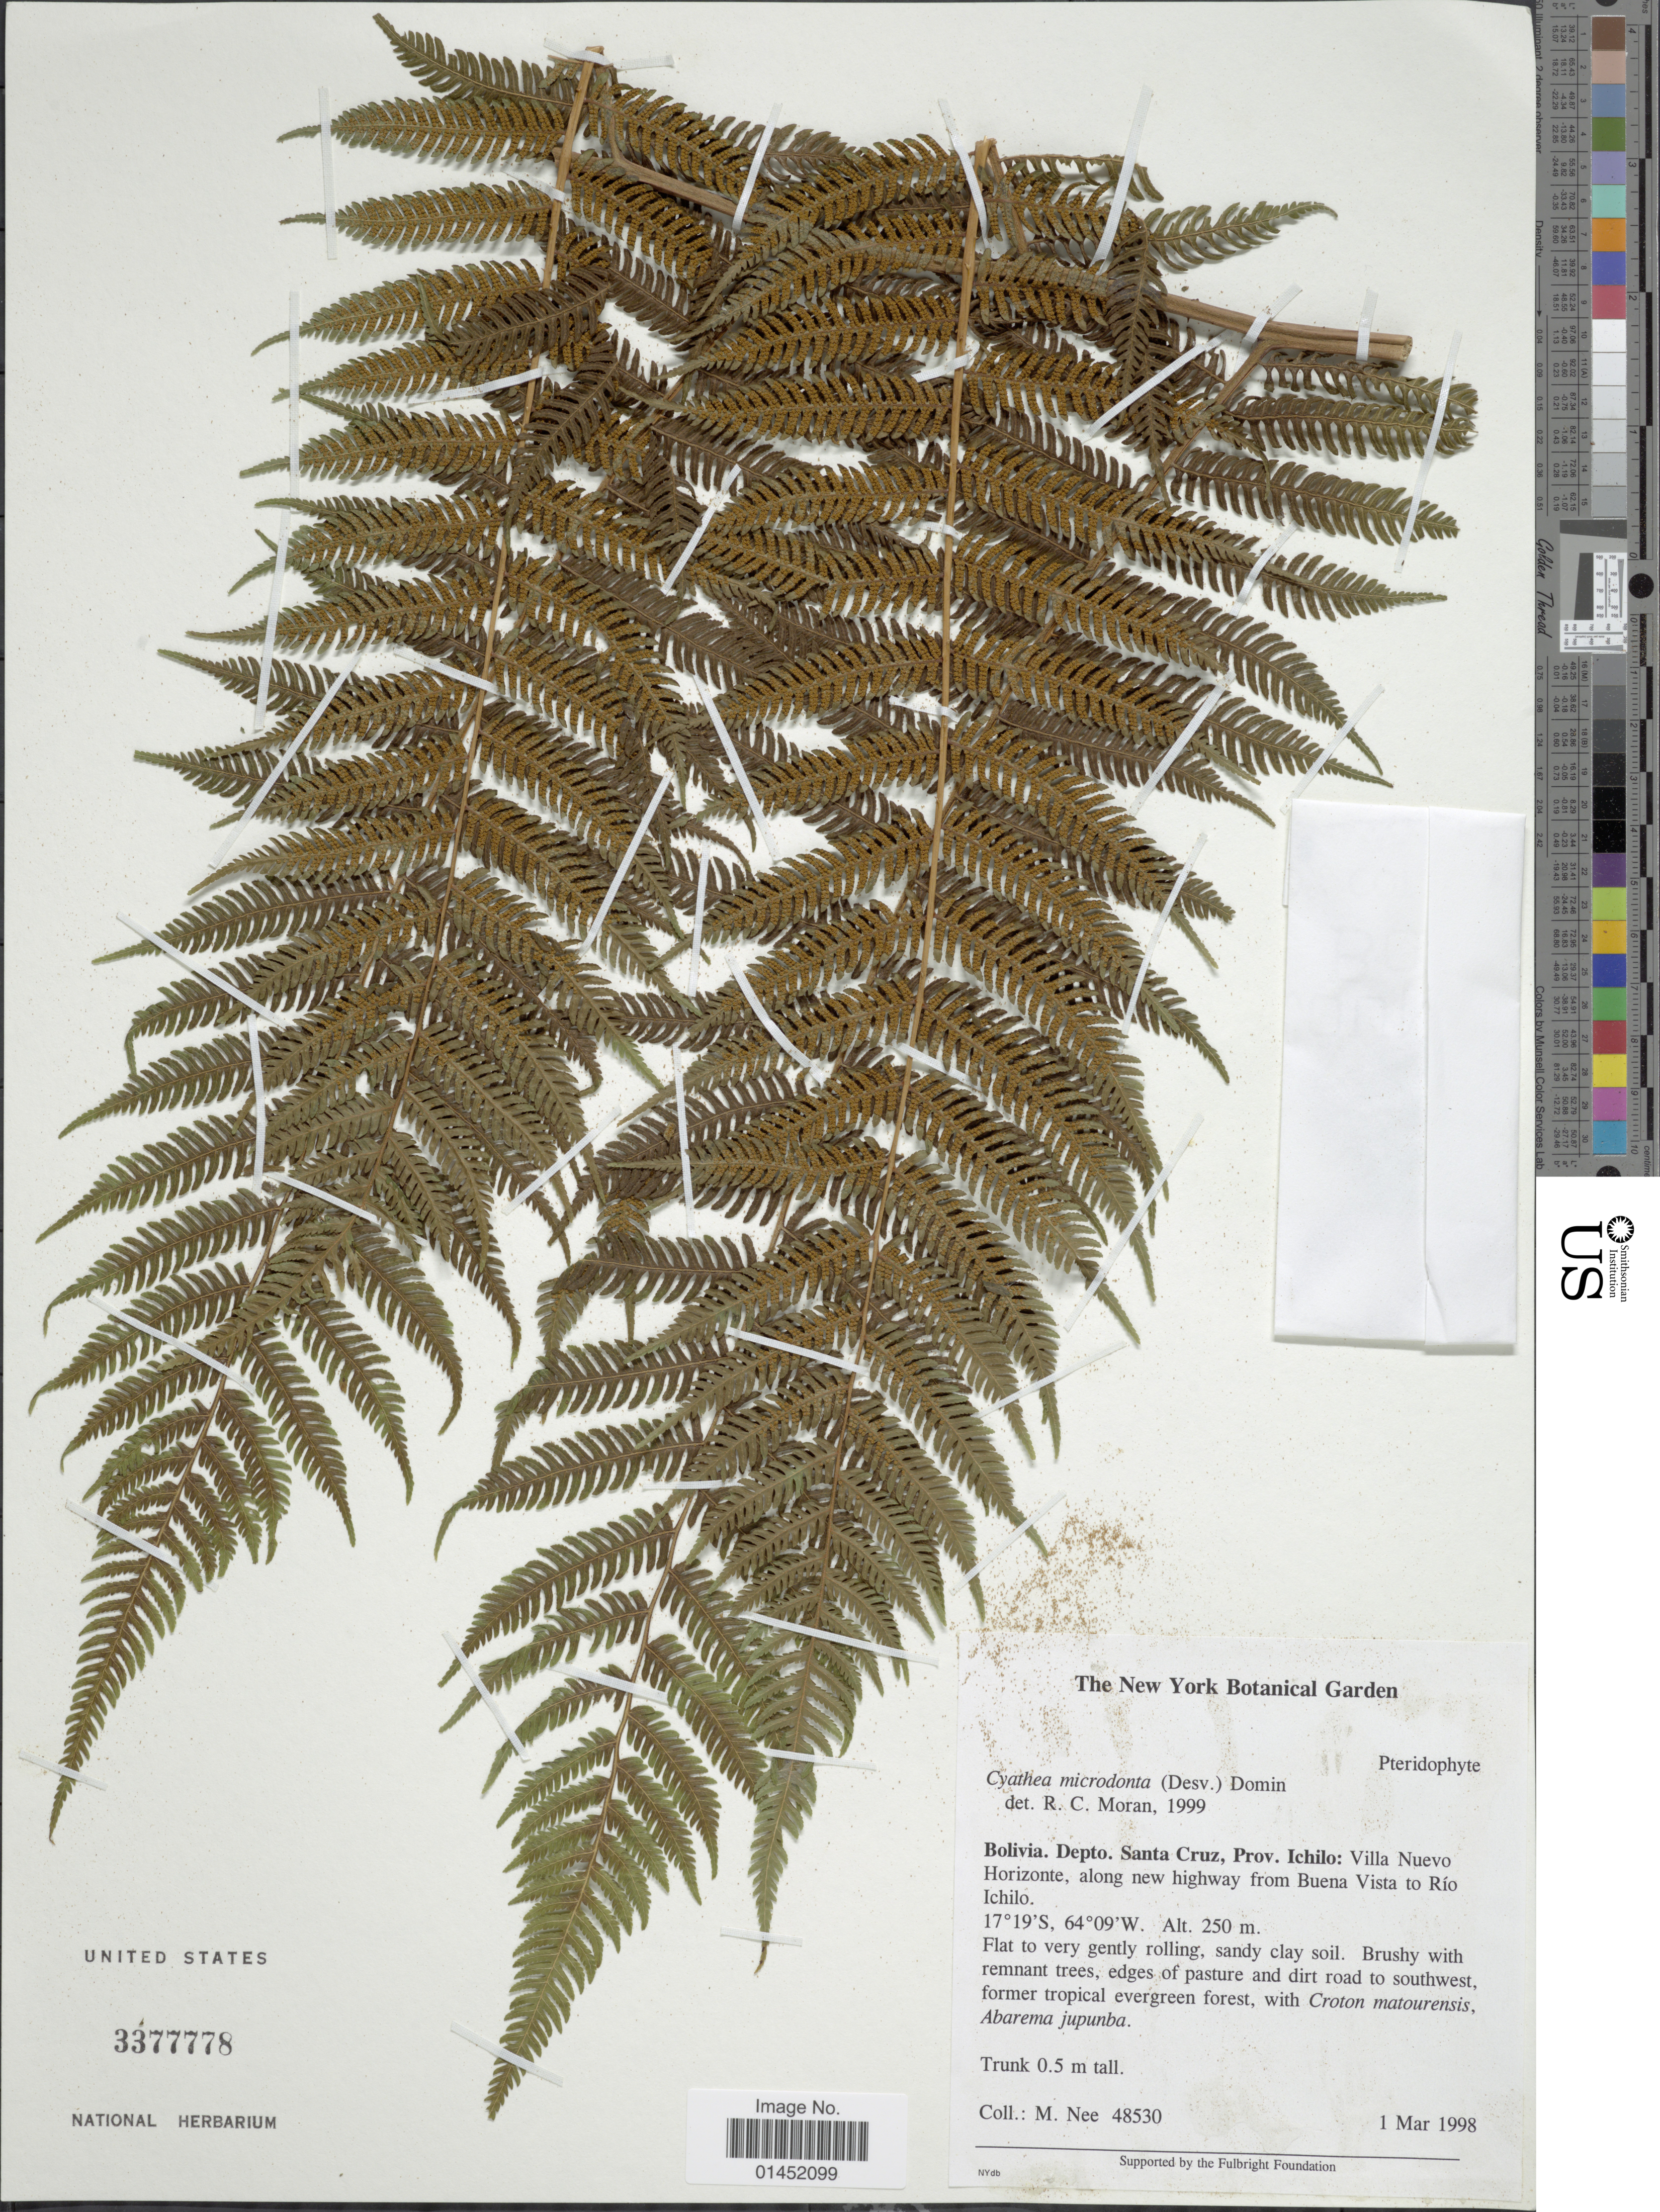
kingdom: Plantae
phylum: Tracheophyta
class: Polypodiopsida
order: Cyatheales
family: Cyatheaceae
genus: Cyathea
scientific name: Cyathea microdonta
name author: (Desv.) Domin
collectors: M. Nee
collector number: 48530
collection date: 1998-03-01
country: Bolivia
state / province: Santa Cruz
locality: Depto Santa Cruz, Prov. Ichilo: Villa Nuevo Horizonte, along new highway from Buena Vista to Río Ichilo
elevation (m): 250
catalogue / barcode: US 3377778